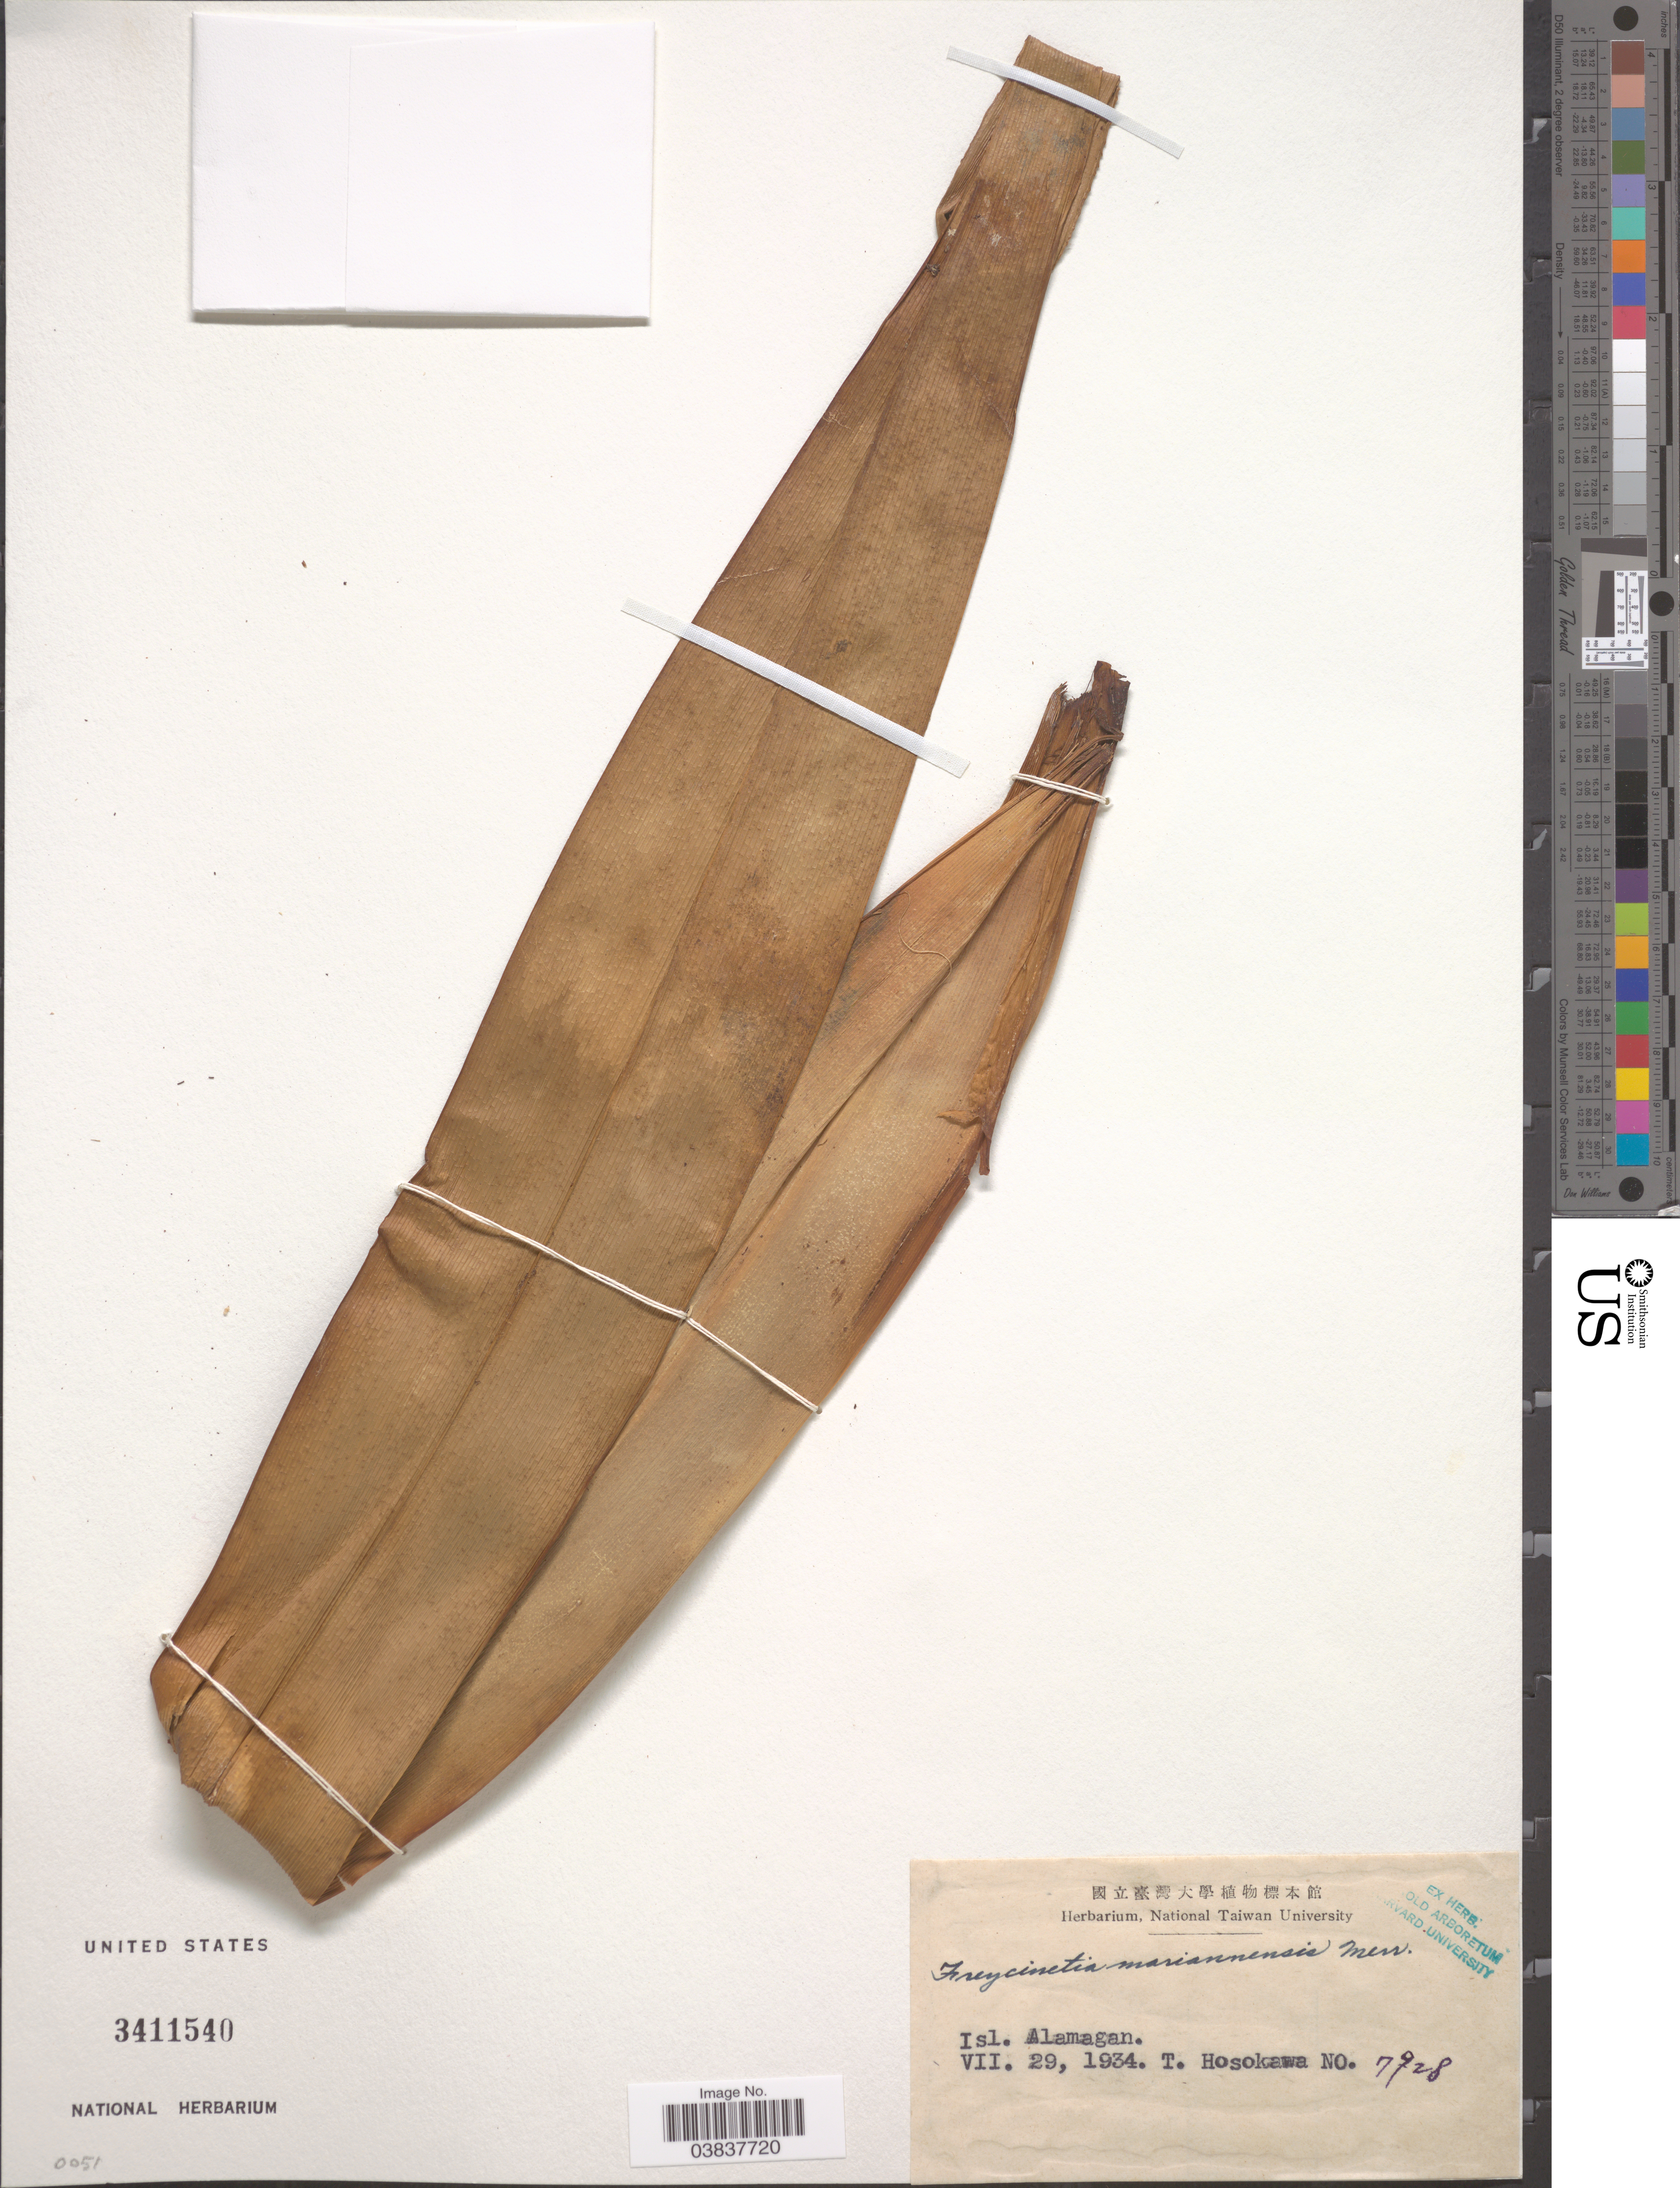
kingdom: Plantae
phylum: Tracheophyta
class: Liliopsida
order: Pandanales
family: Pandanaceae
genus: Freycinetia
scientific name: Freycinetia mariannensis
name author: Merr.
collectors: T. Hosokawa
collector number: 7728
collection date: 1934-07-29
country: Northern Mariana Islands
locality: Isl. Alamagan.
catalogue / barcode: US 3411540